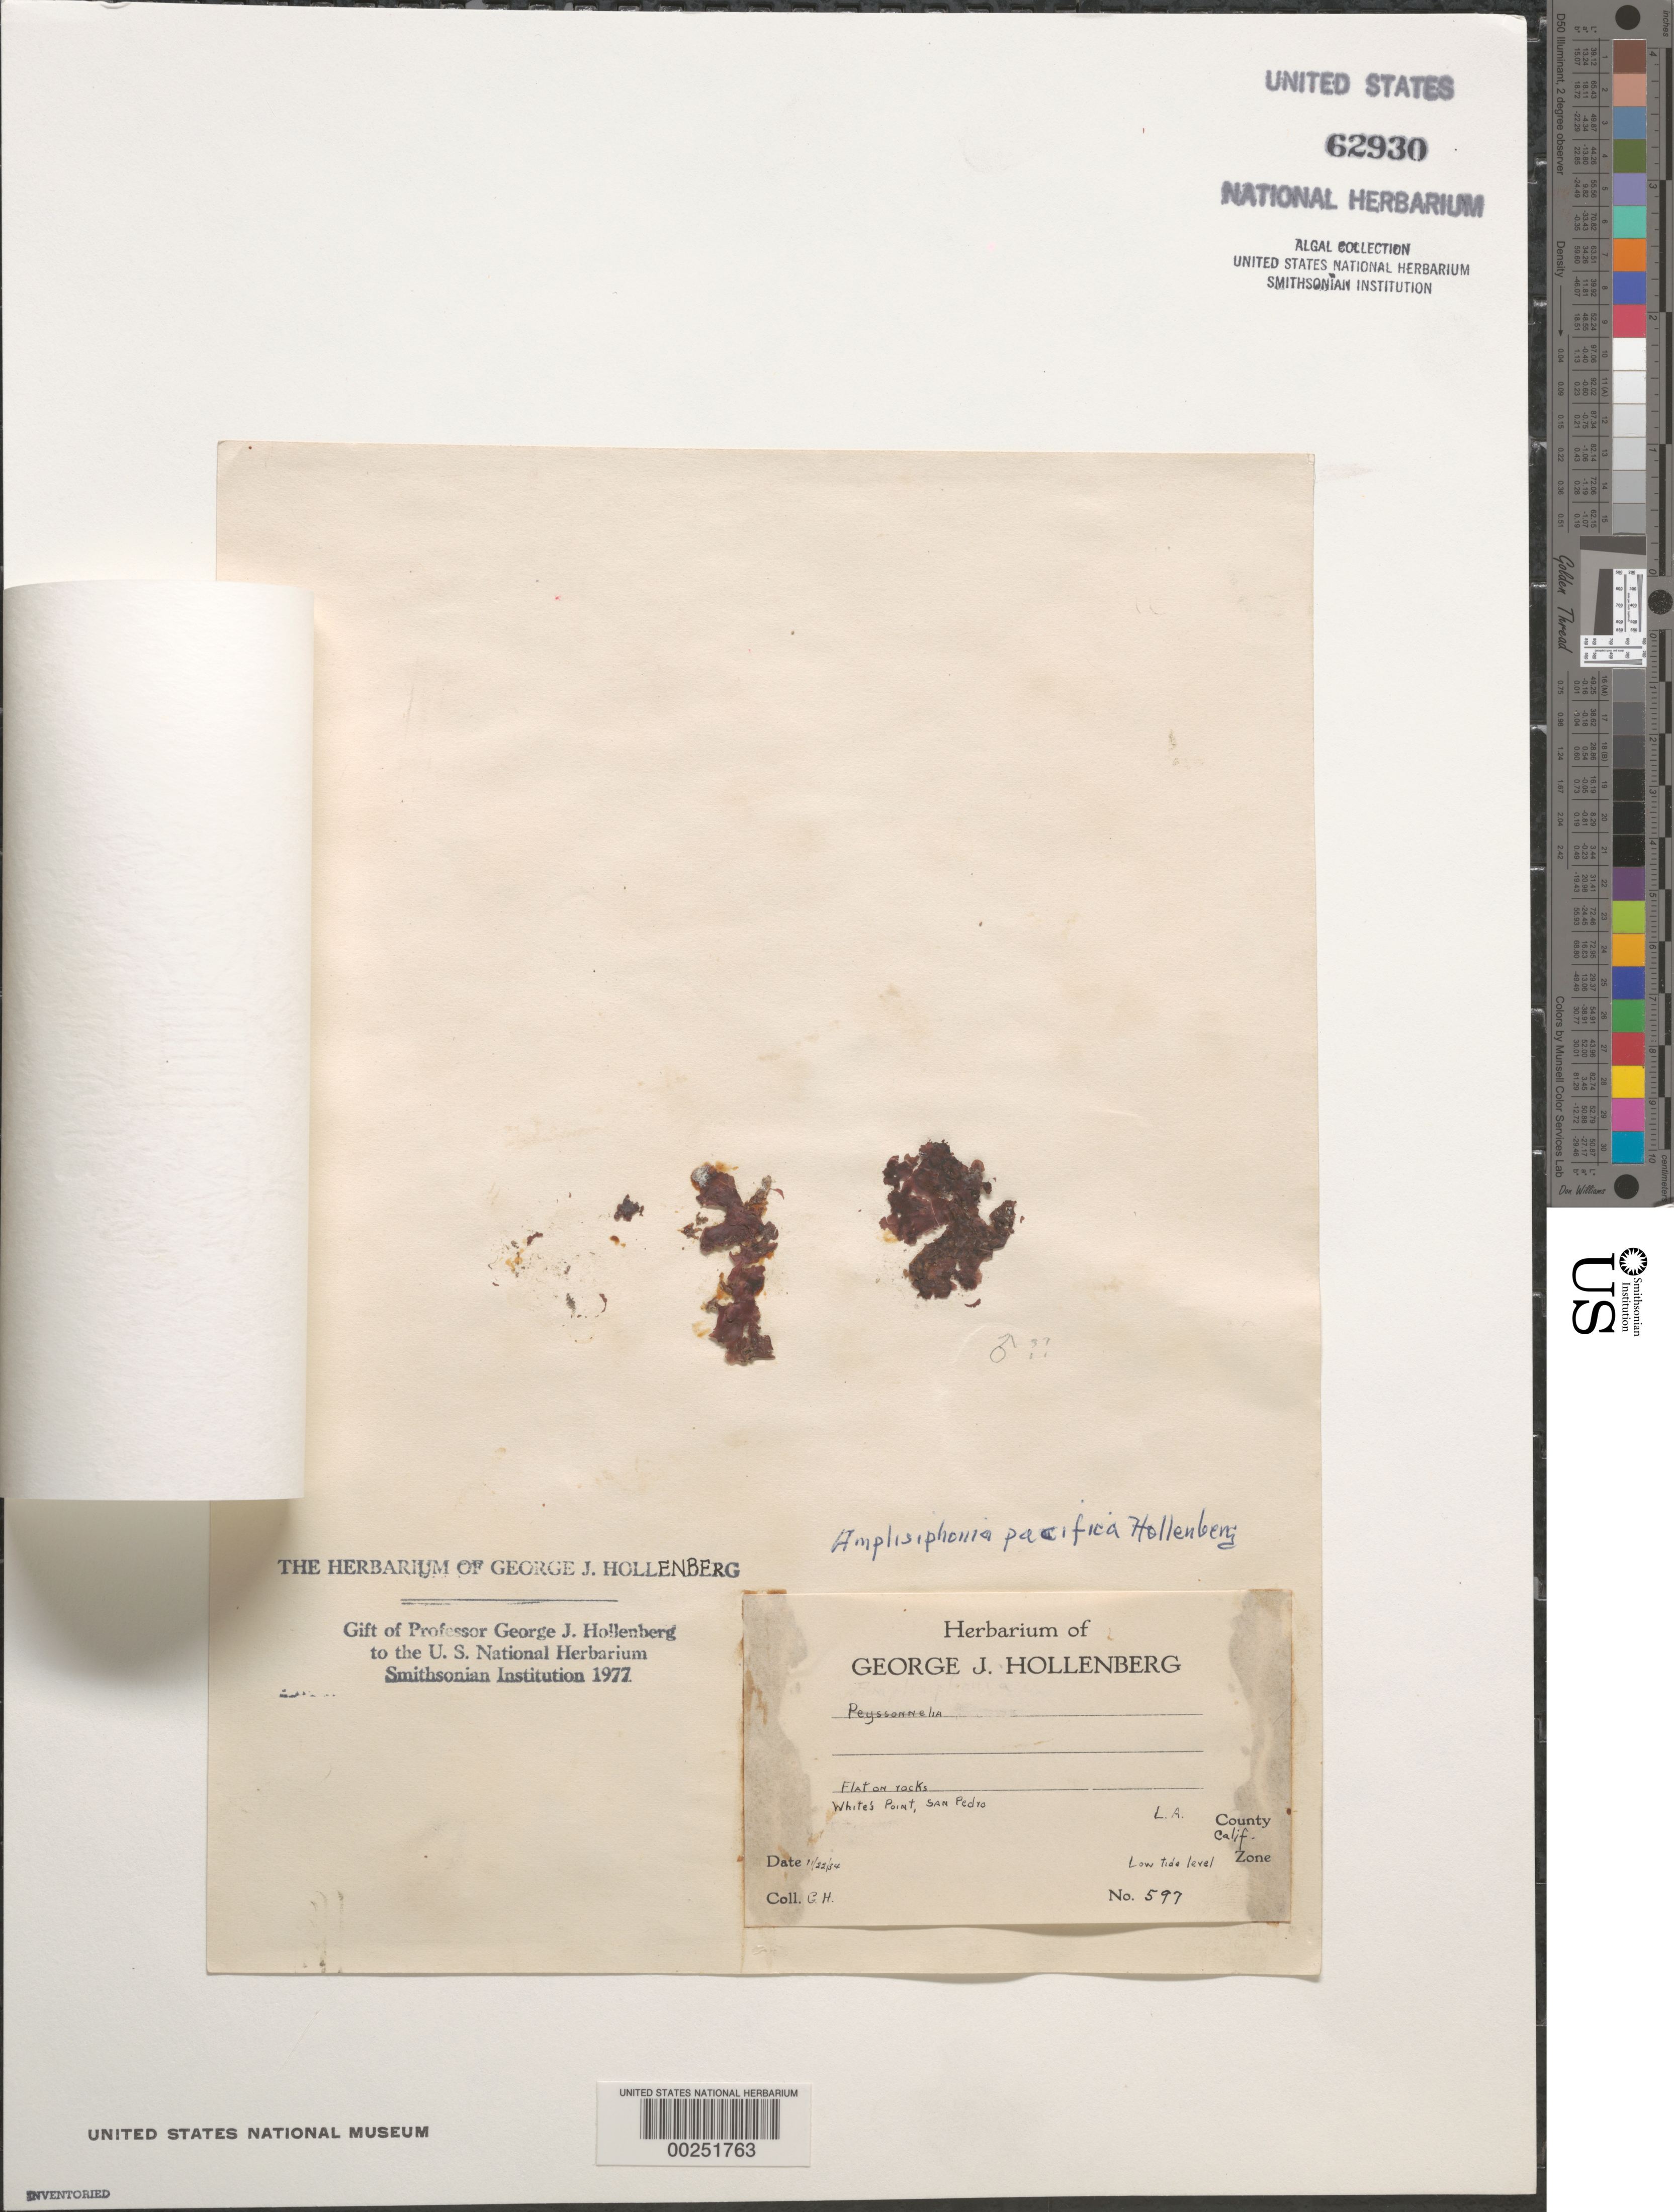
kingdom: Plantae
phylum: Rhodophyta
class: Florideophyceae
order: Ceramiales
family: Rhodomelaceae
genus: Amplisiphonia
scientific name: Amplisiphonia pacifica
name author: Hollenb.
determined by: Hollenberg, George J.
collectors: G. Hollenberg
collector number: GJH 597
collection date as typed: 22 Nov 1934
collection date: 1934-11-22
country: United States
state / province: California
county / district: Los Angeles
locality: White's Point, San Pedro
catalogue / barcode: US 62930